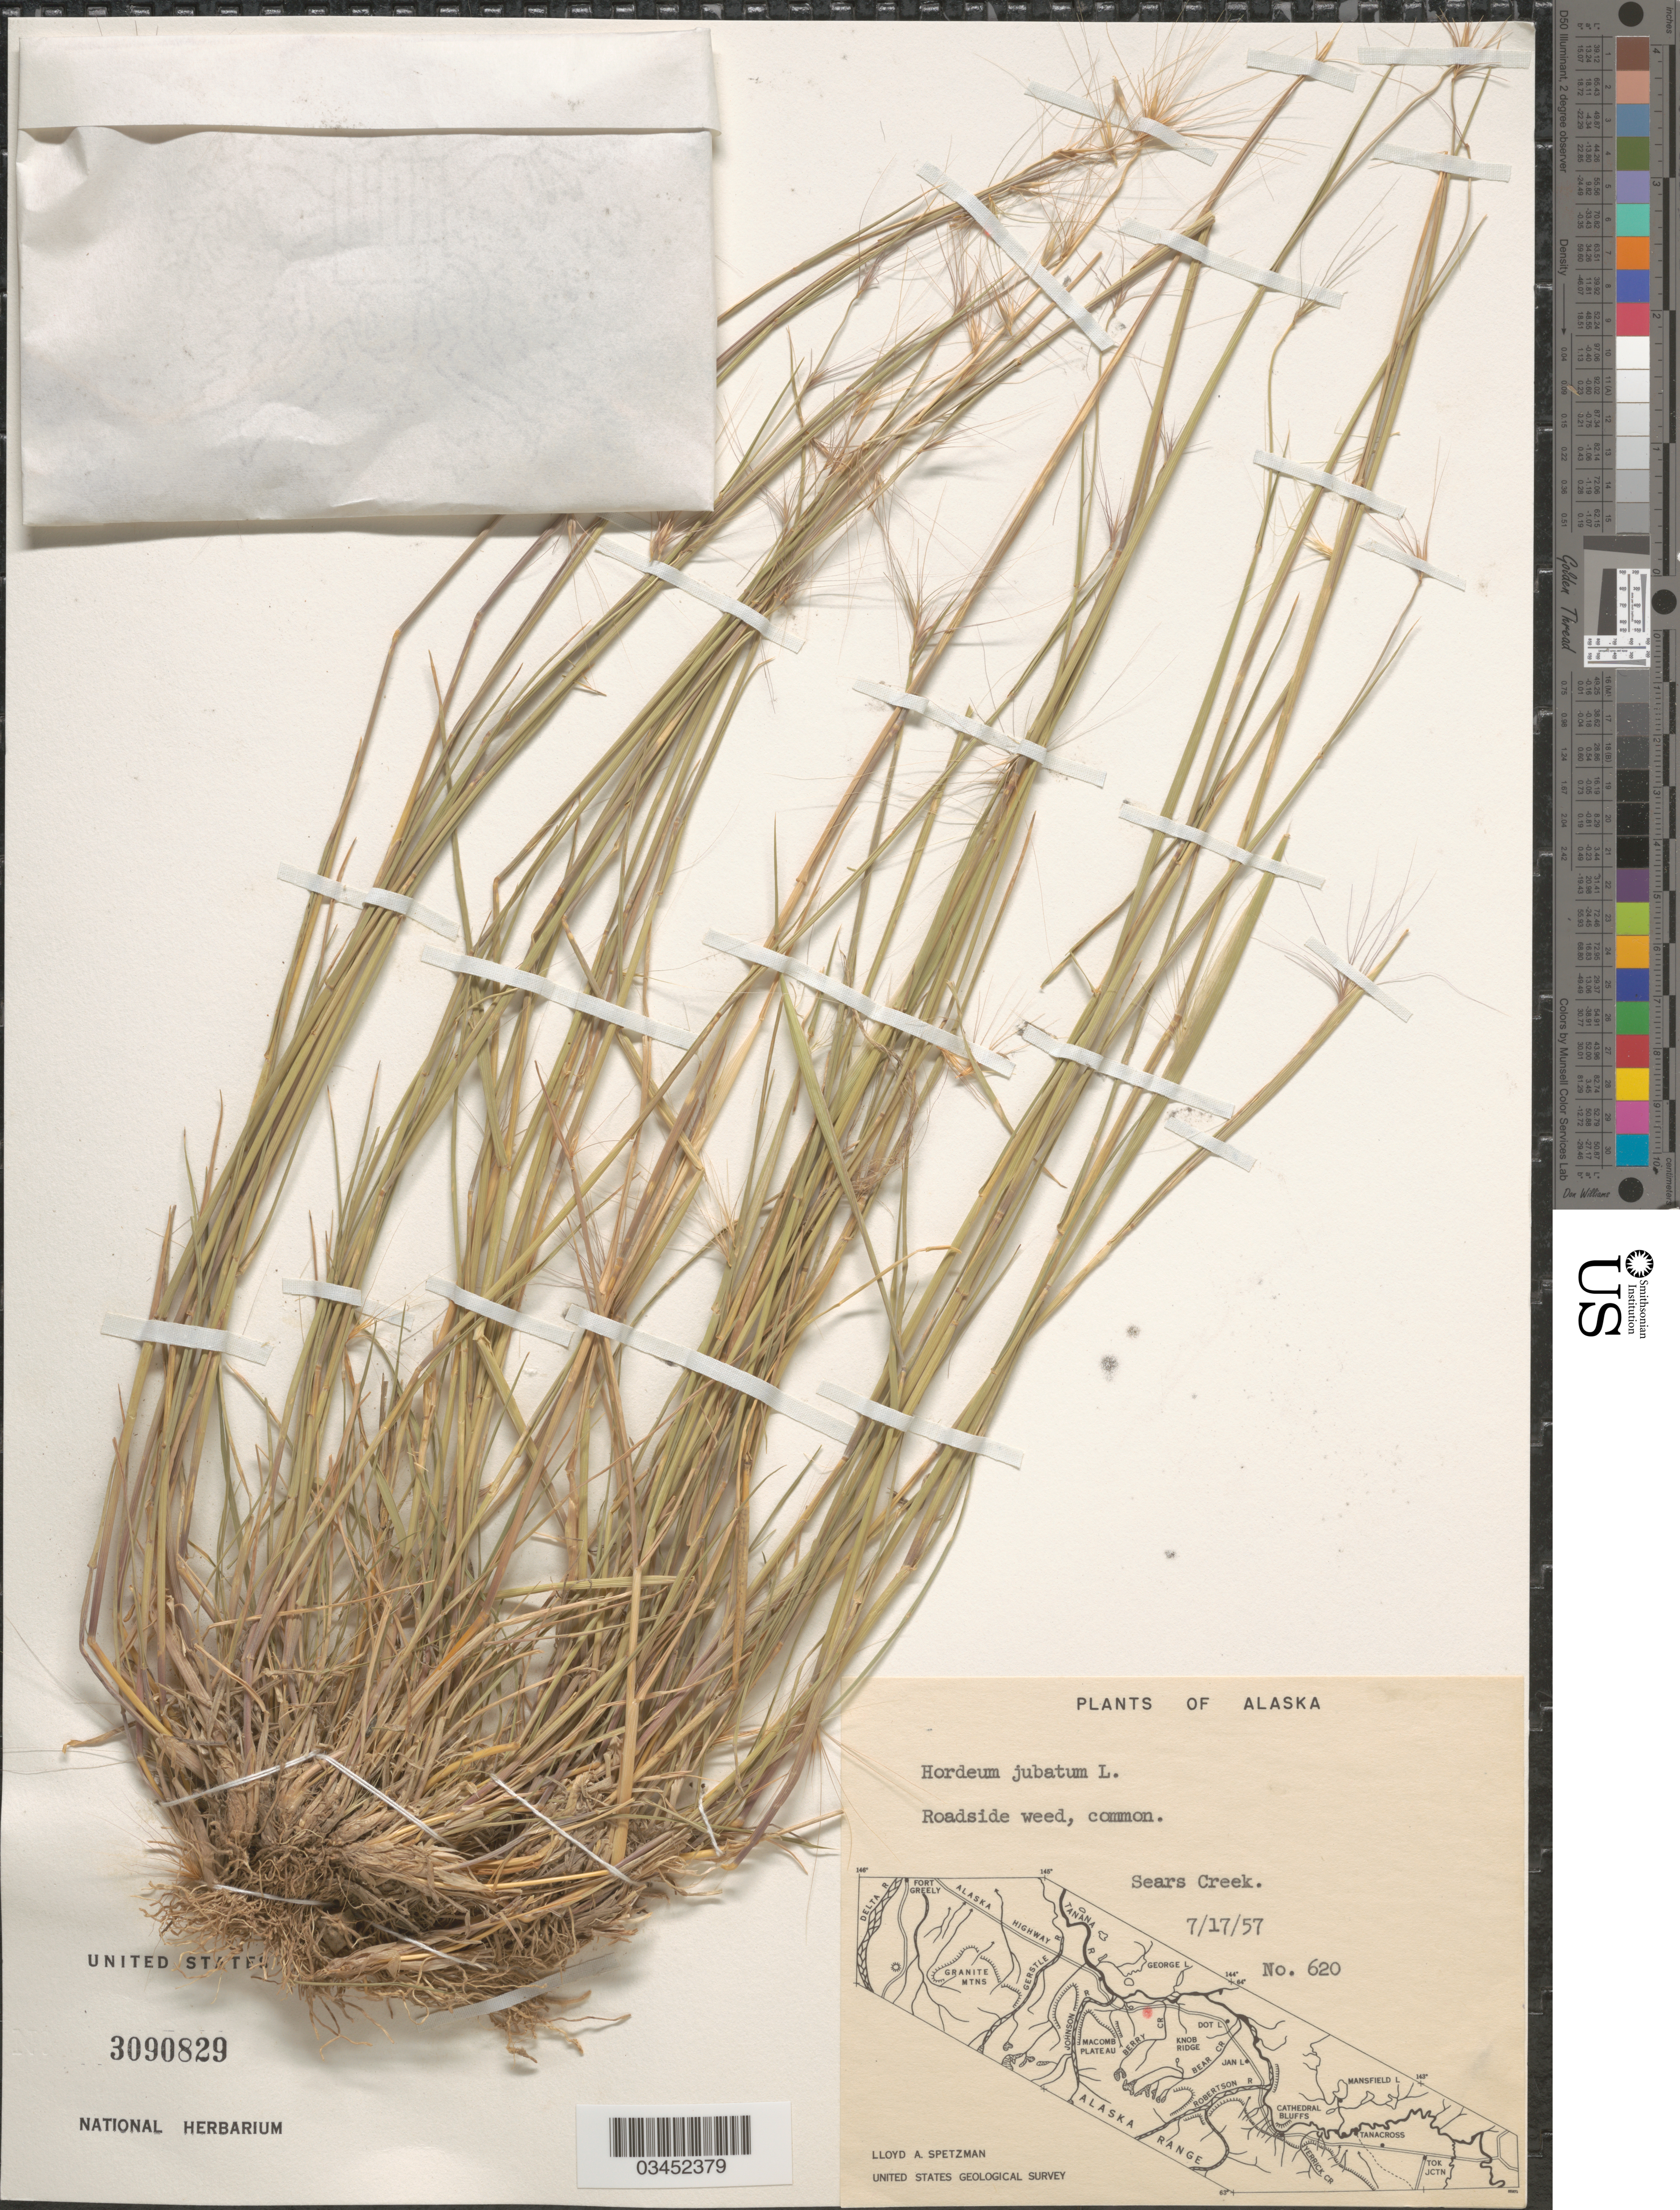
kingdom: Plantae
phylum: Tracheophyta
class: Liliopsida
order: Poales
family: Poaceae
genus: Hordeum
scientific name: Hordeum jubatum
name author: L.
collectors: L. Spetzman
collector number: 620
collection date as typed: Transcribed d/m/y: 17/7/57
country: United States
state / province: Alaska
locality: Roadside weed, common. Sears Creek. United States Geological Survey.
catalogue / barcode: US 3090829